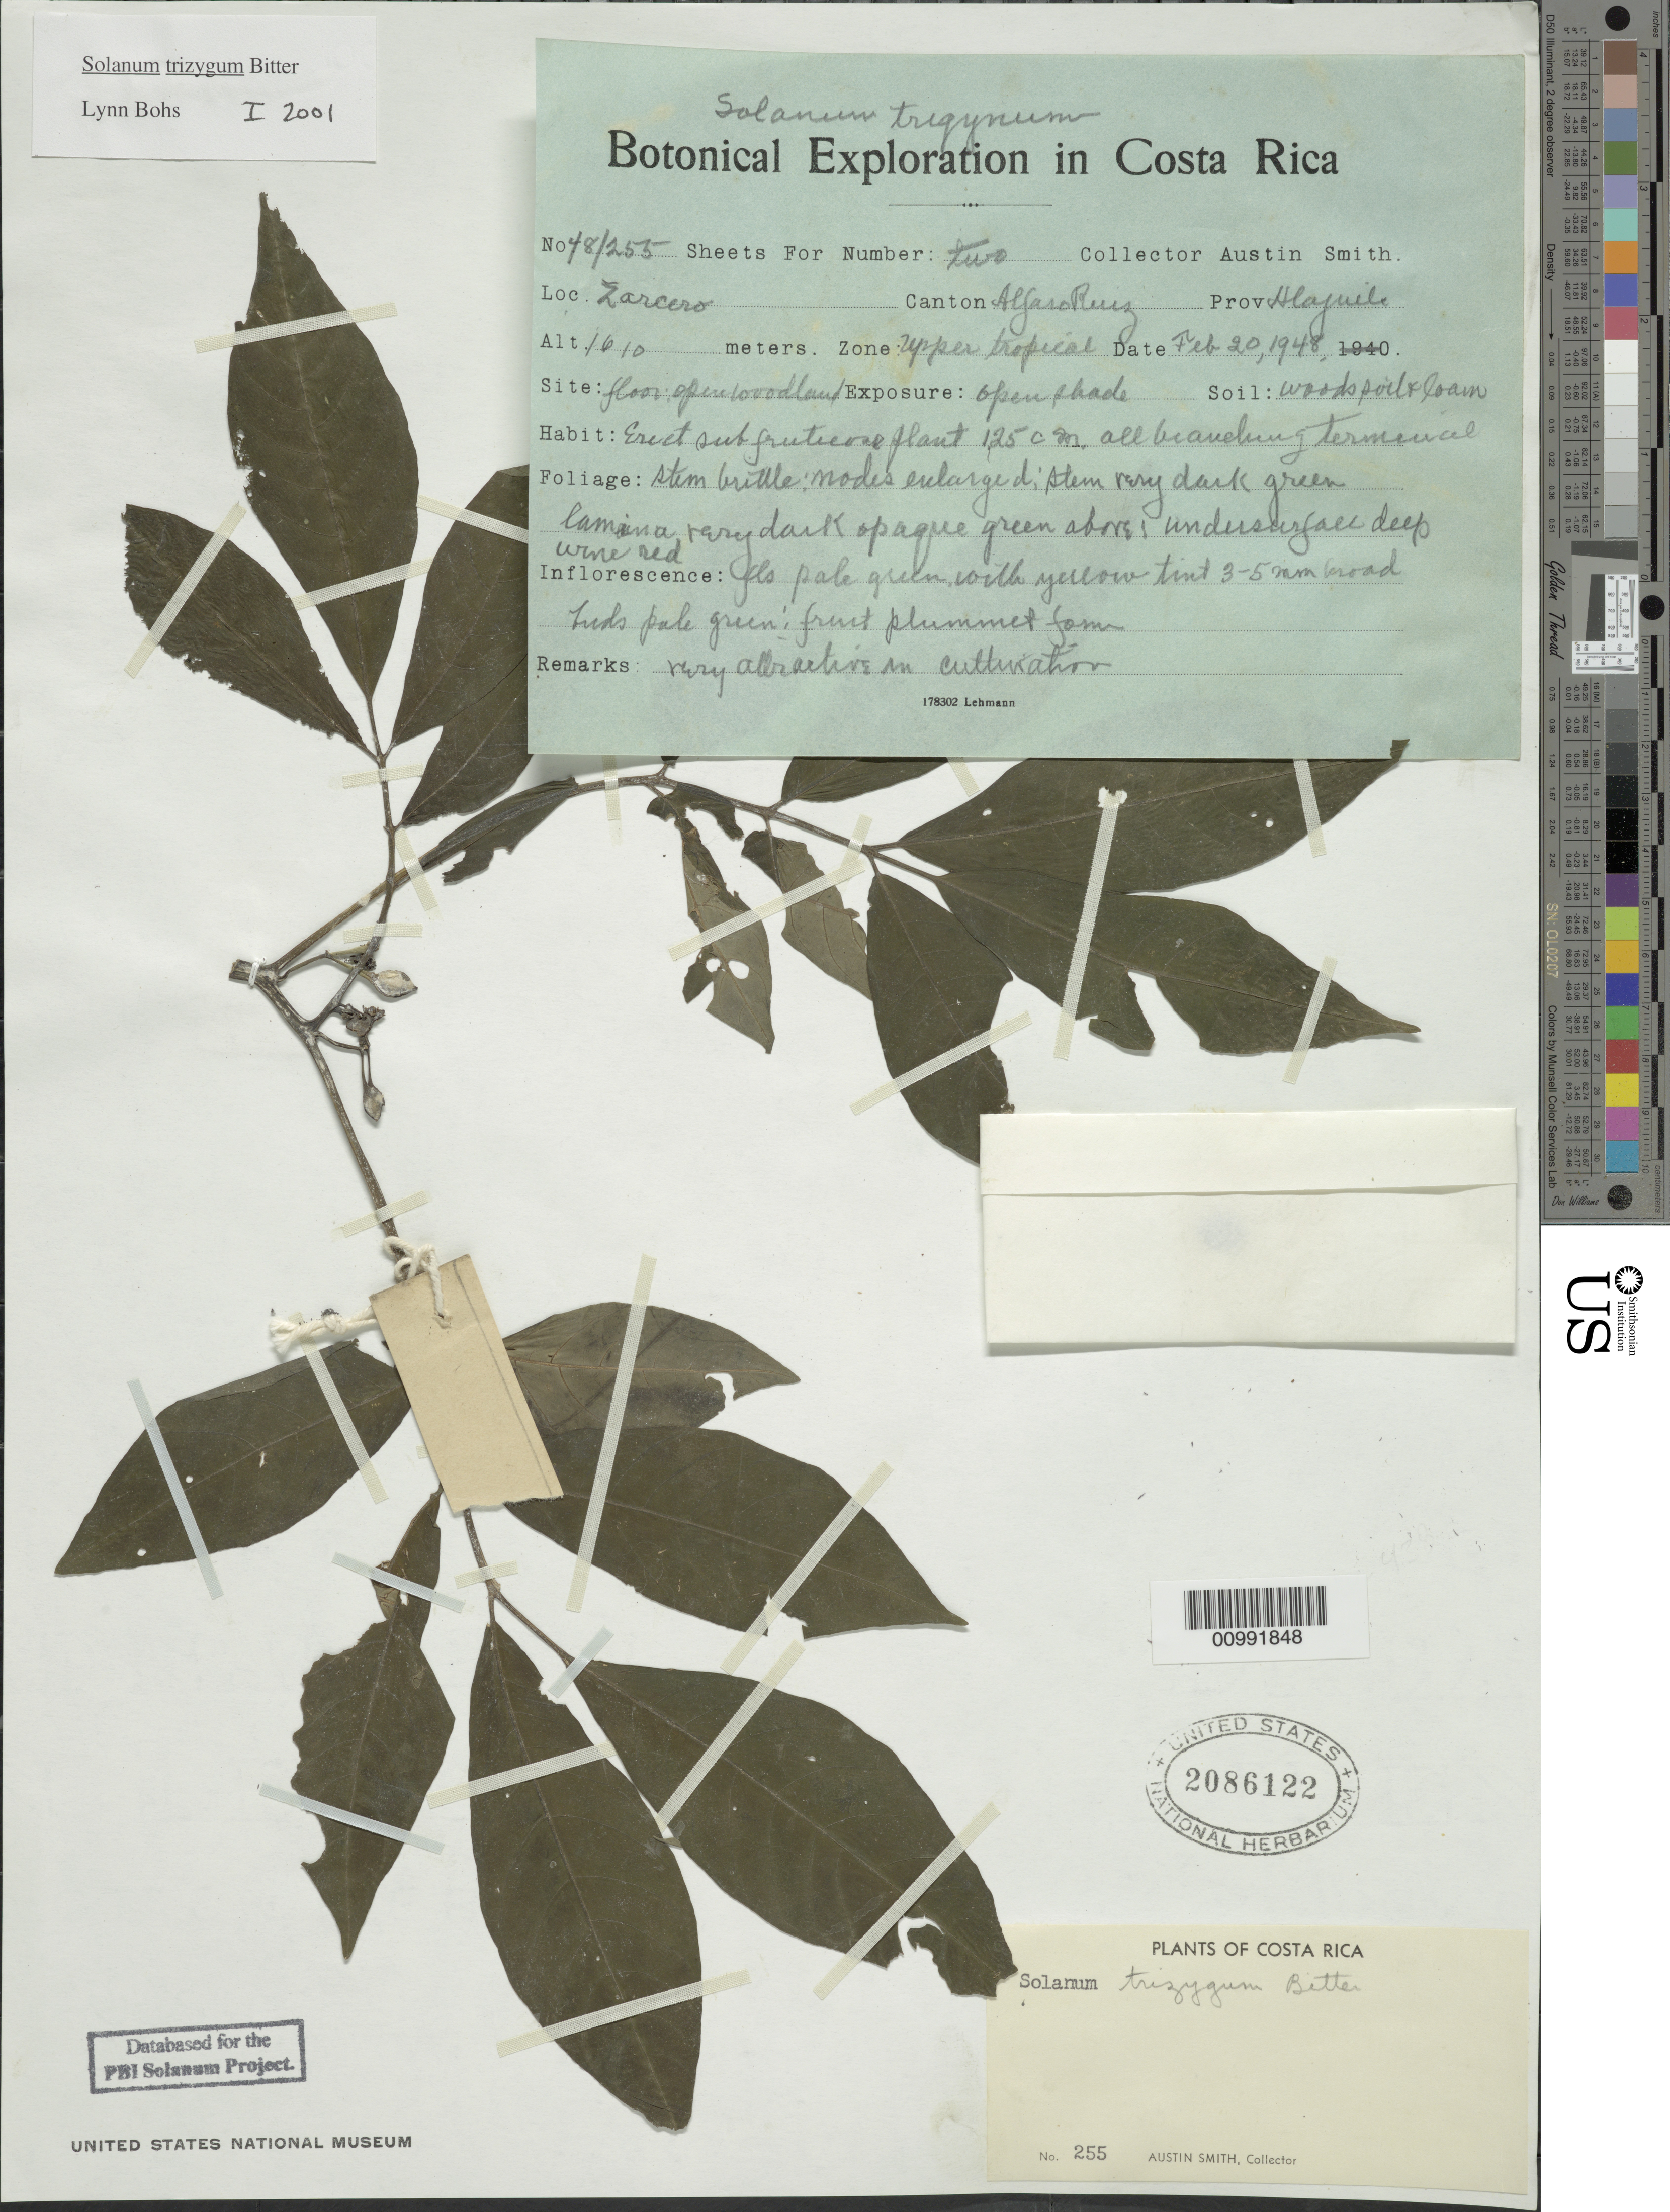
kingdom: Plantae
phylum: Tracheophyta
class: Magnoliopsida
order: Solanales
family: Solanaceae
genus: Solanum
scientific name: Solanum trizygum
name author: Bitter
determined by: Bohs, L. A.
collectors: Aust P. Smith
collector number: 48-255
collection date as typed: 20 Feb 1948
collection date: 1948-02-20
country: Costa Rica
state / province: Alajuela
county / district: Alfaro Ruiz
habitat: Zone: upper tropical; Site: floor, open woodland; Exposure: open shade; Soil: woods soil and loam.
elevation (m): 1610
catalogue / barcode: US 2086122